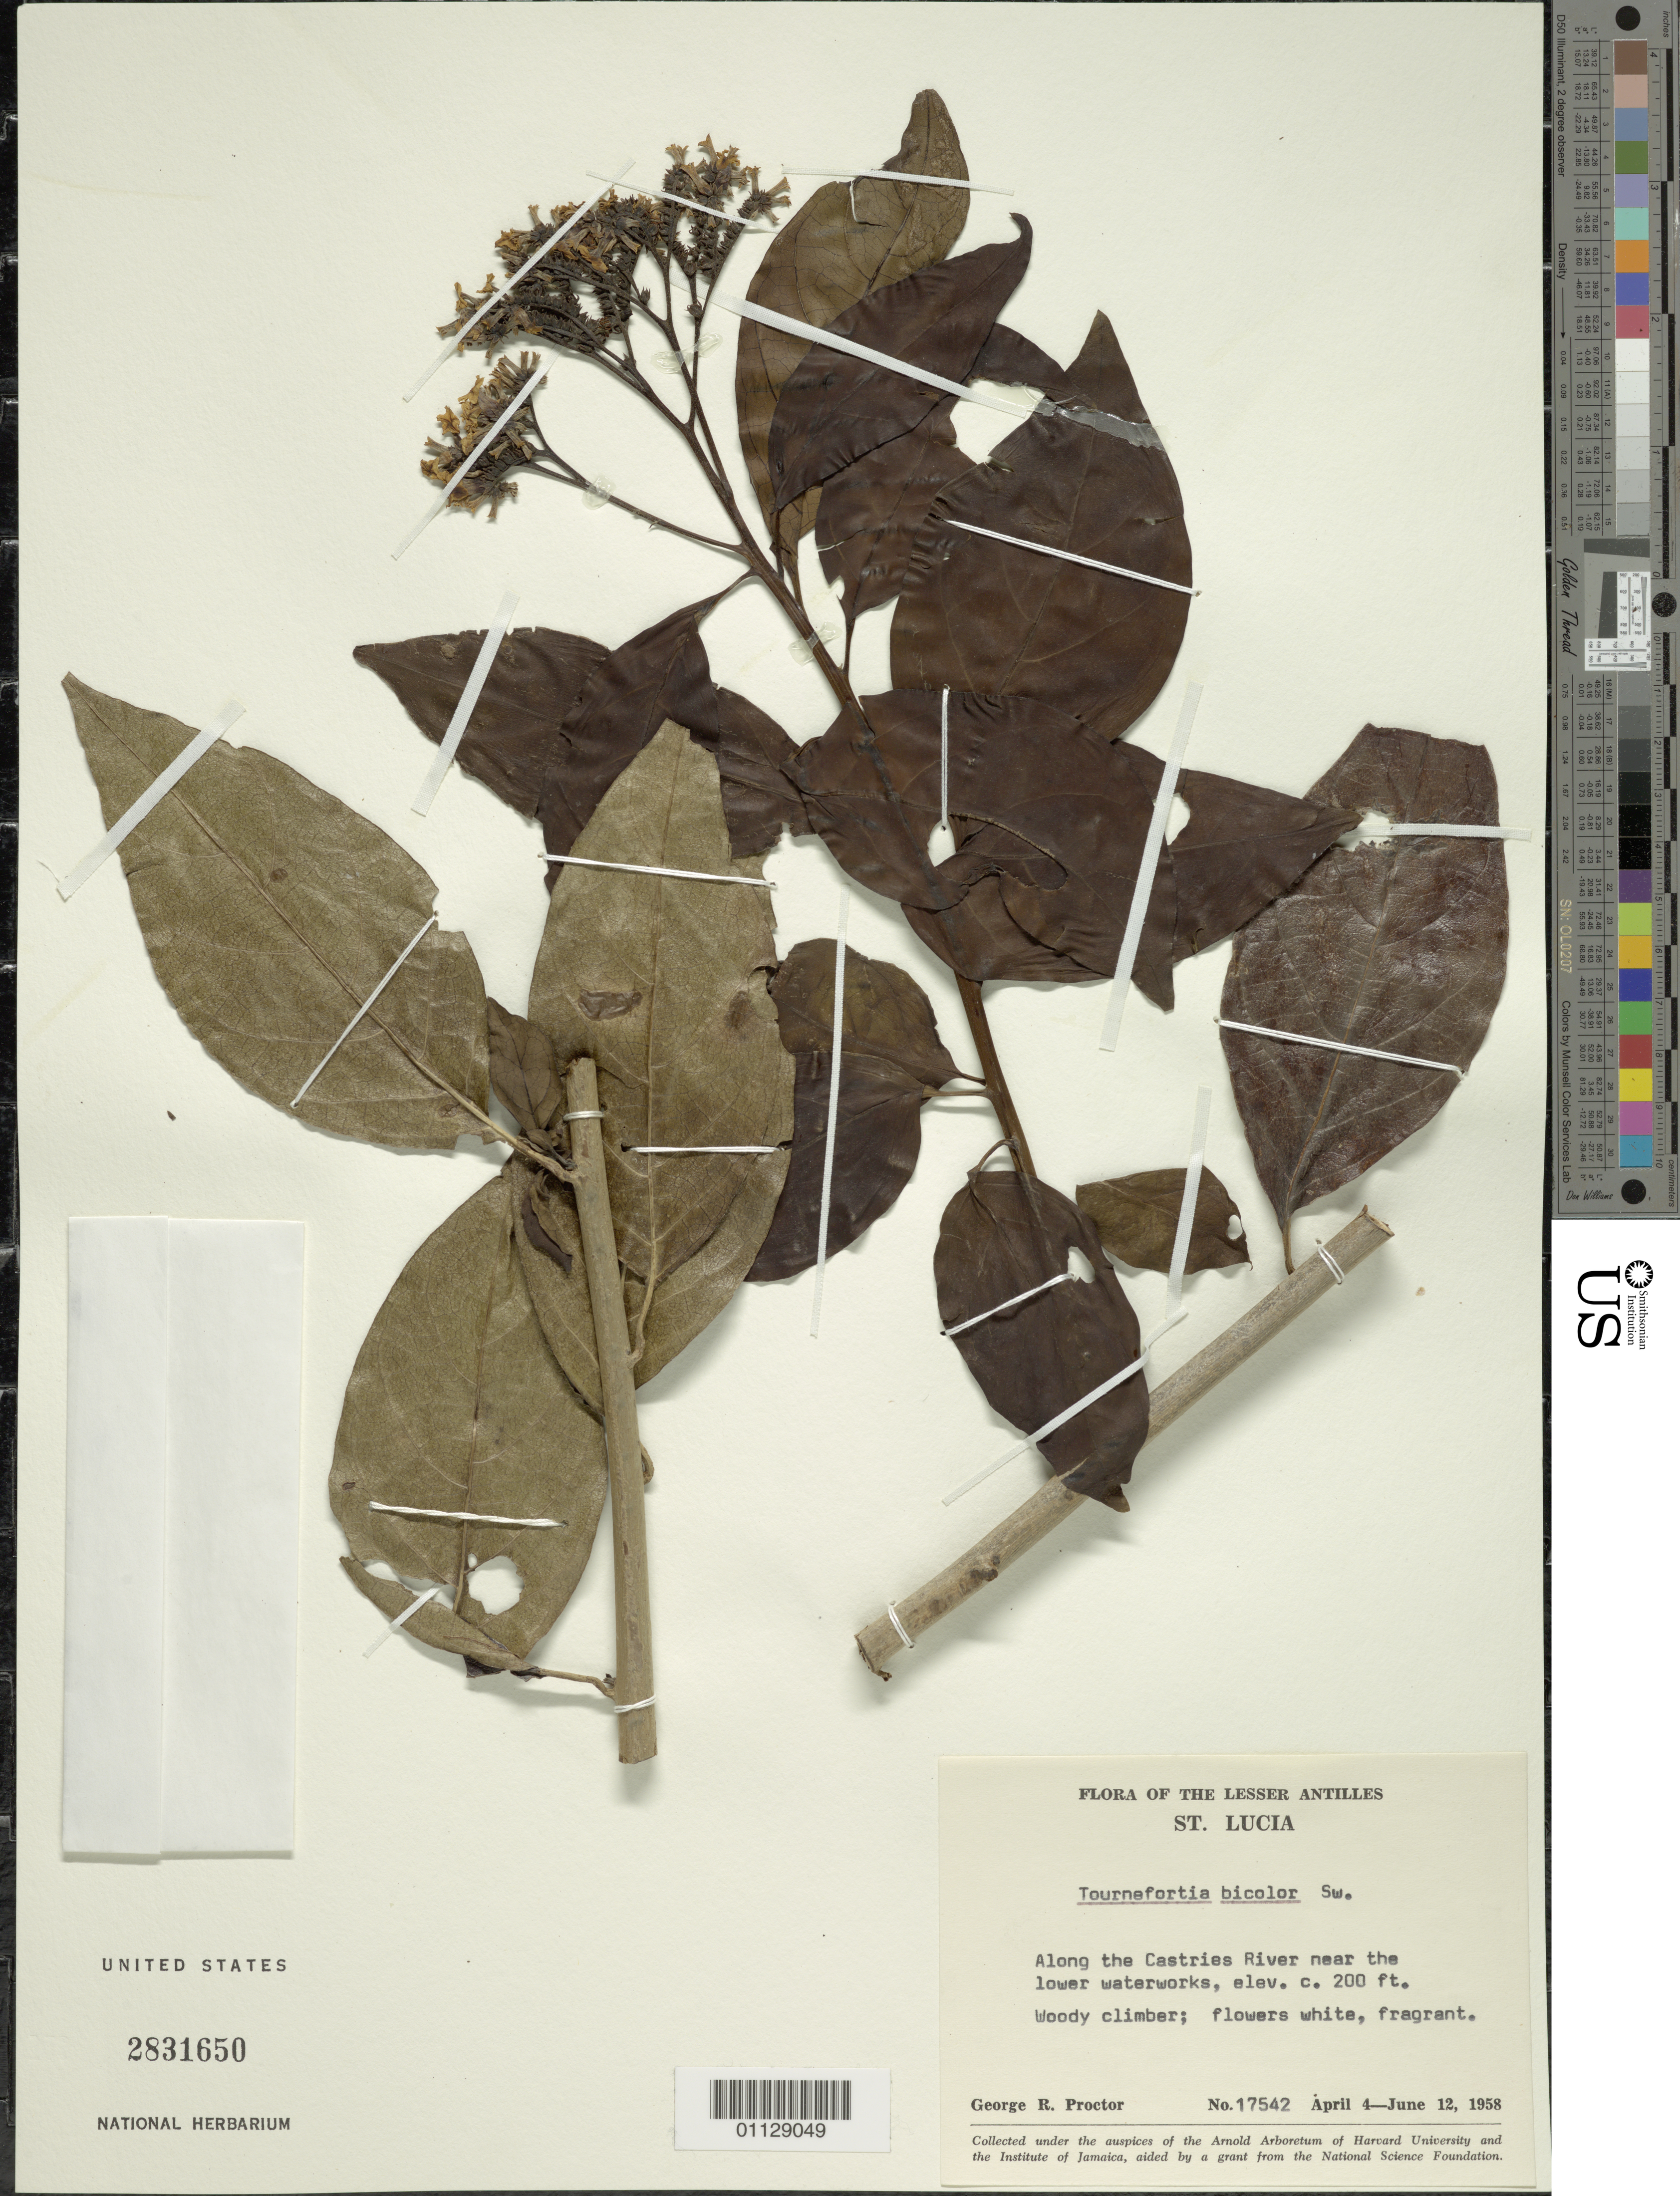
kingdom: Plantae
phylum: Tracheophyta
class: Magnoliopsida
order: Boraginales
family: Heliotropiaceae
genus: Tournefortia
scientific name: Tournefortia bicolor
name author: Sw.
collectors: G. R. Proctor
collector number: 17542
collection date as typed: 04 Apr 1958 to 12 Jun 1958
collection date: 1958-04-04/1958-06-12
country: St. Lucia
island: St. Lucia I.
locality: Along the Castries River near the lower waterworks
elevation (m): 61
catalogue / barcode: US 2831650